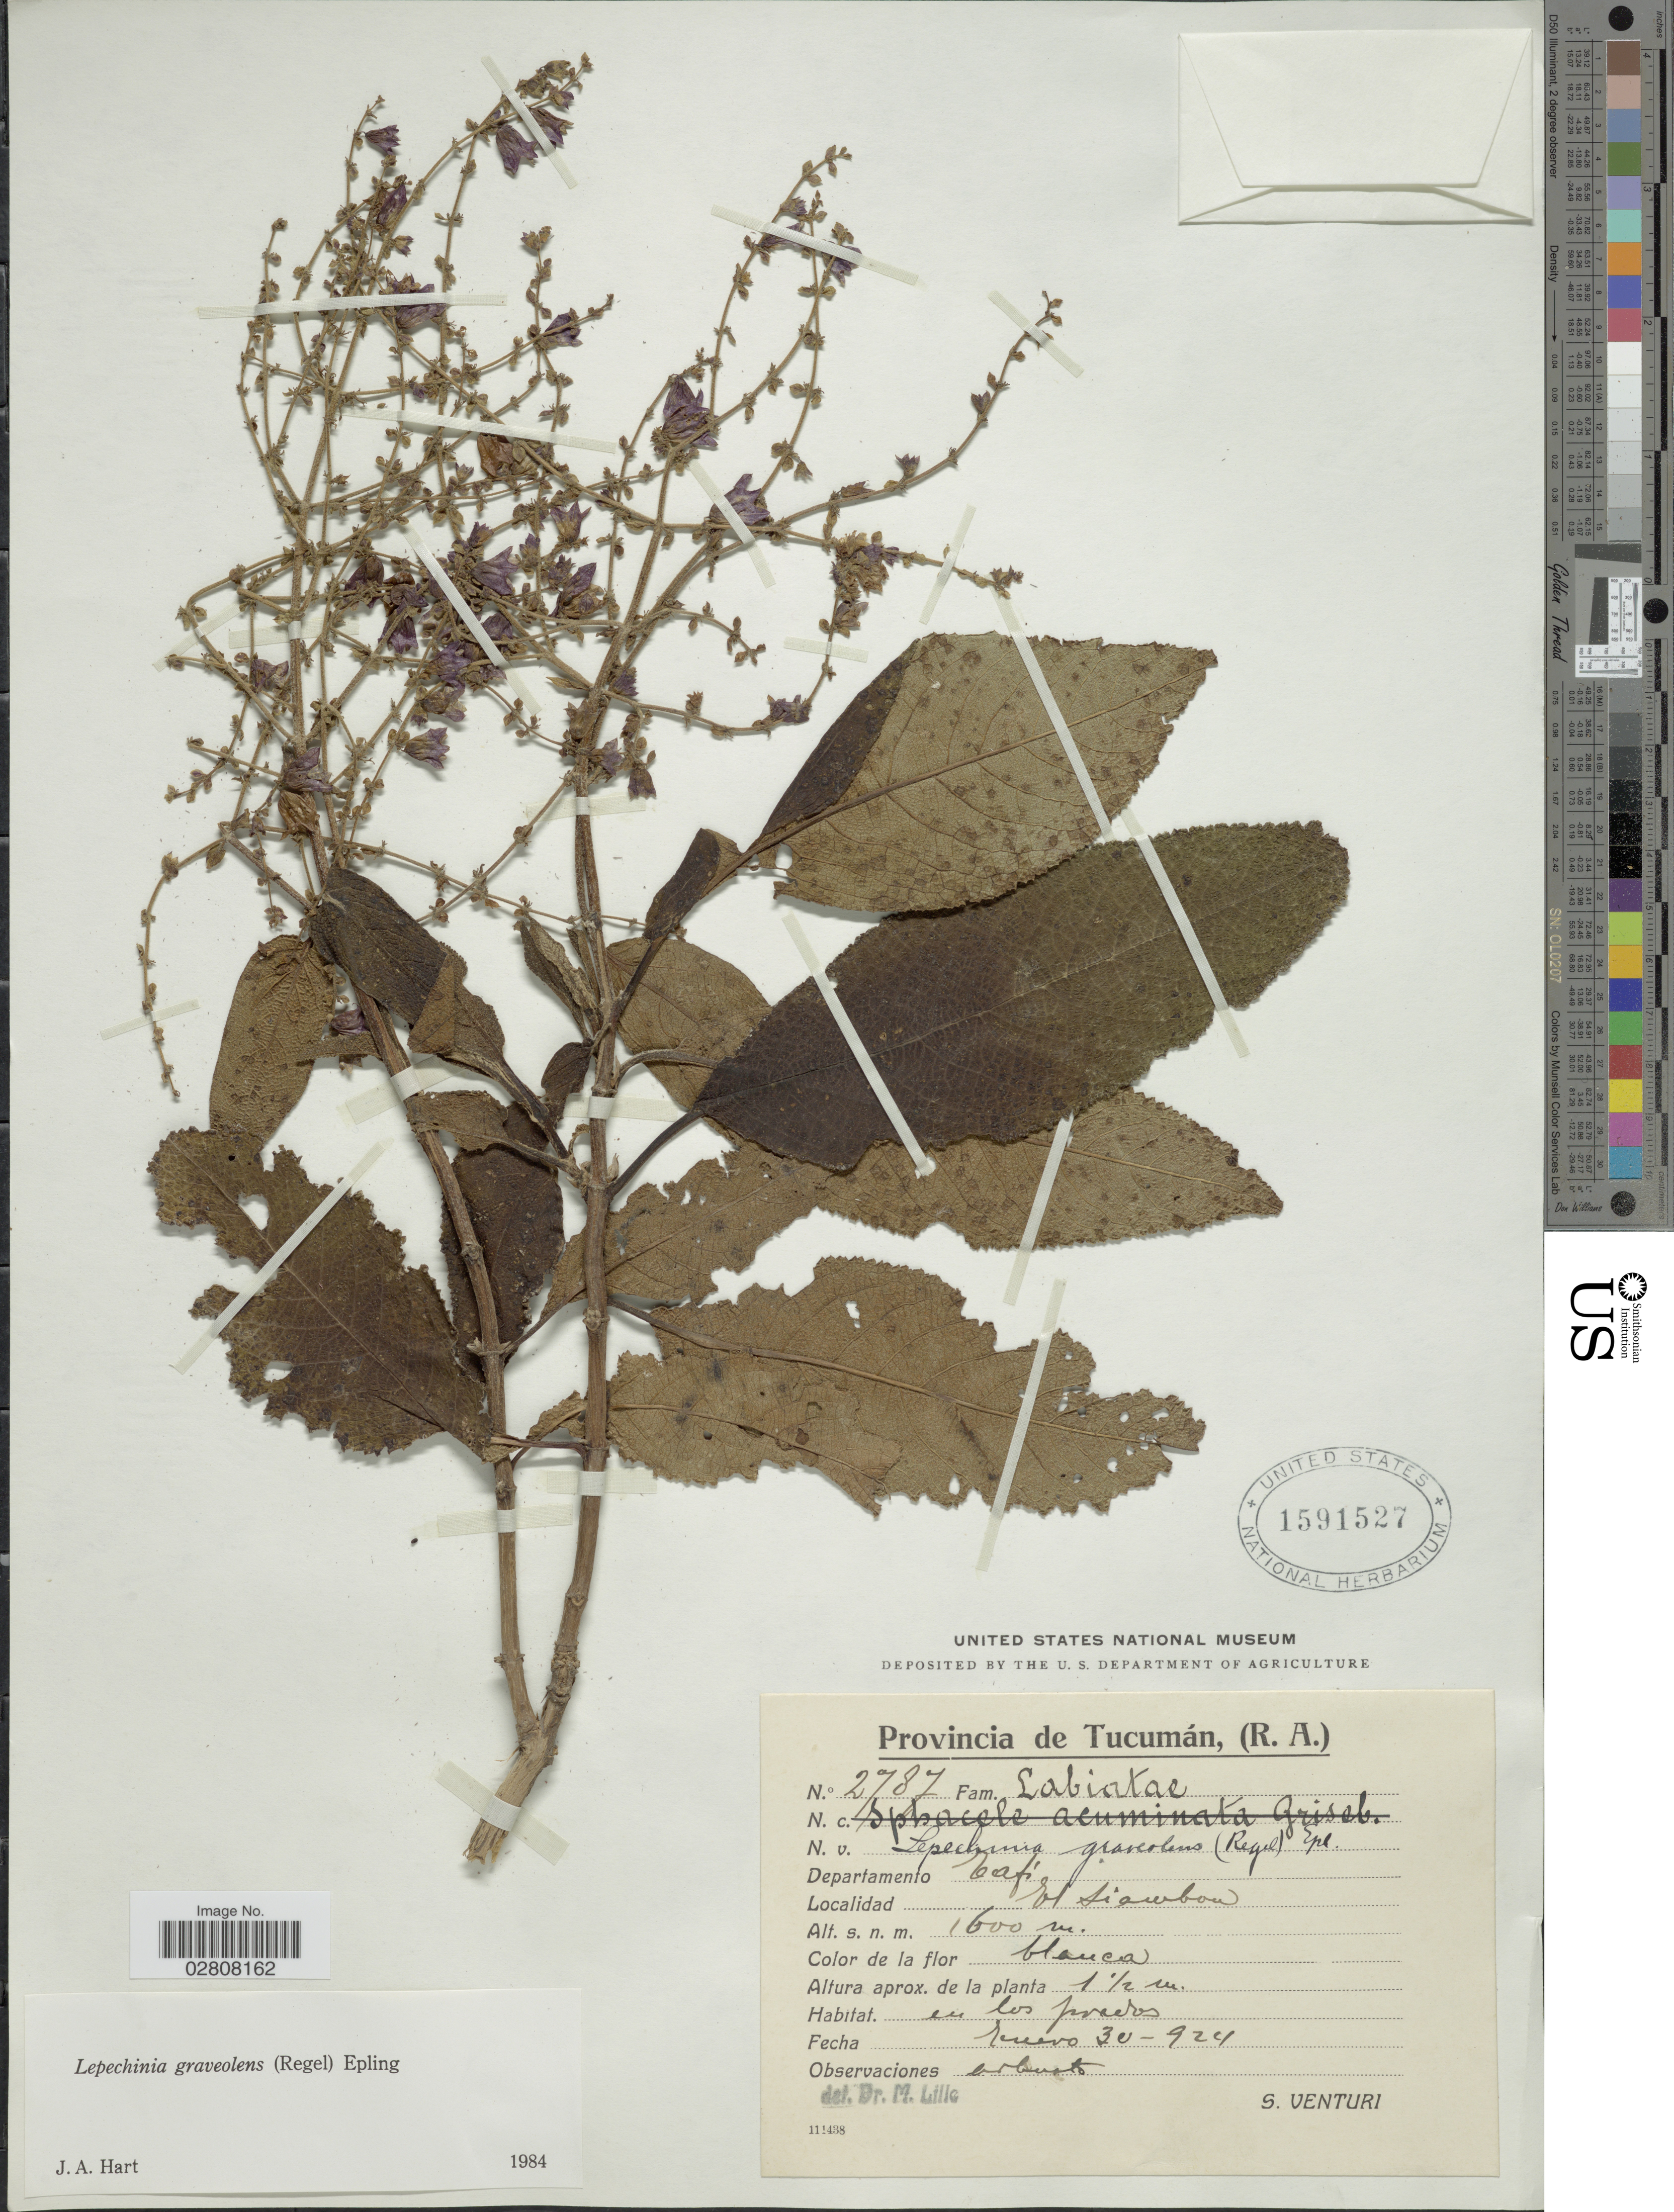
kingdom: Plantae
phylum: Tracheophyta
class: Magnoliopsida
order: Lamiales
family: Lamiaceae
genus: Lepechinia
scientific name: Lepechinia graveolens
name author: (Regel) Epling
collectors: S. Venturi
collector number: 2787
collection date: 1924-01-30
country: Argentina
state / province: Tucuman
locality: Provincia de Tucumán, (R.A.). Departamento Tafi. El Siambon.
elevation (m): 1600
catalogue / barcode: US 1591527